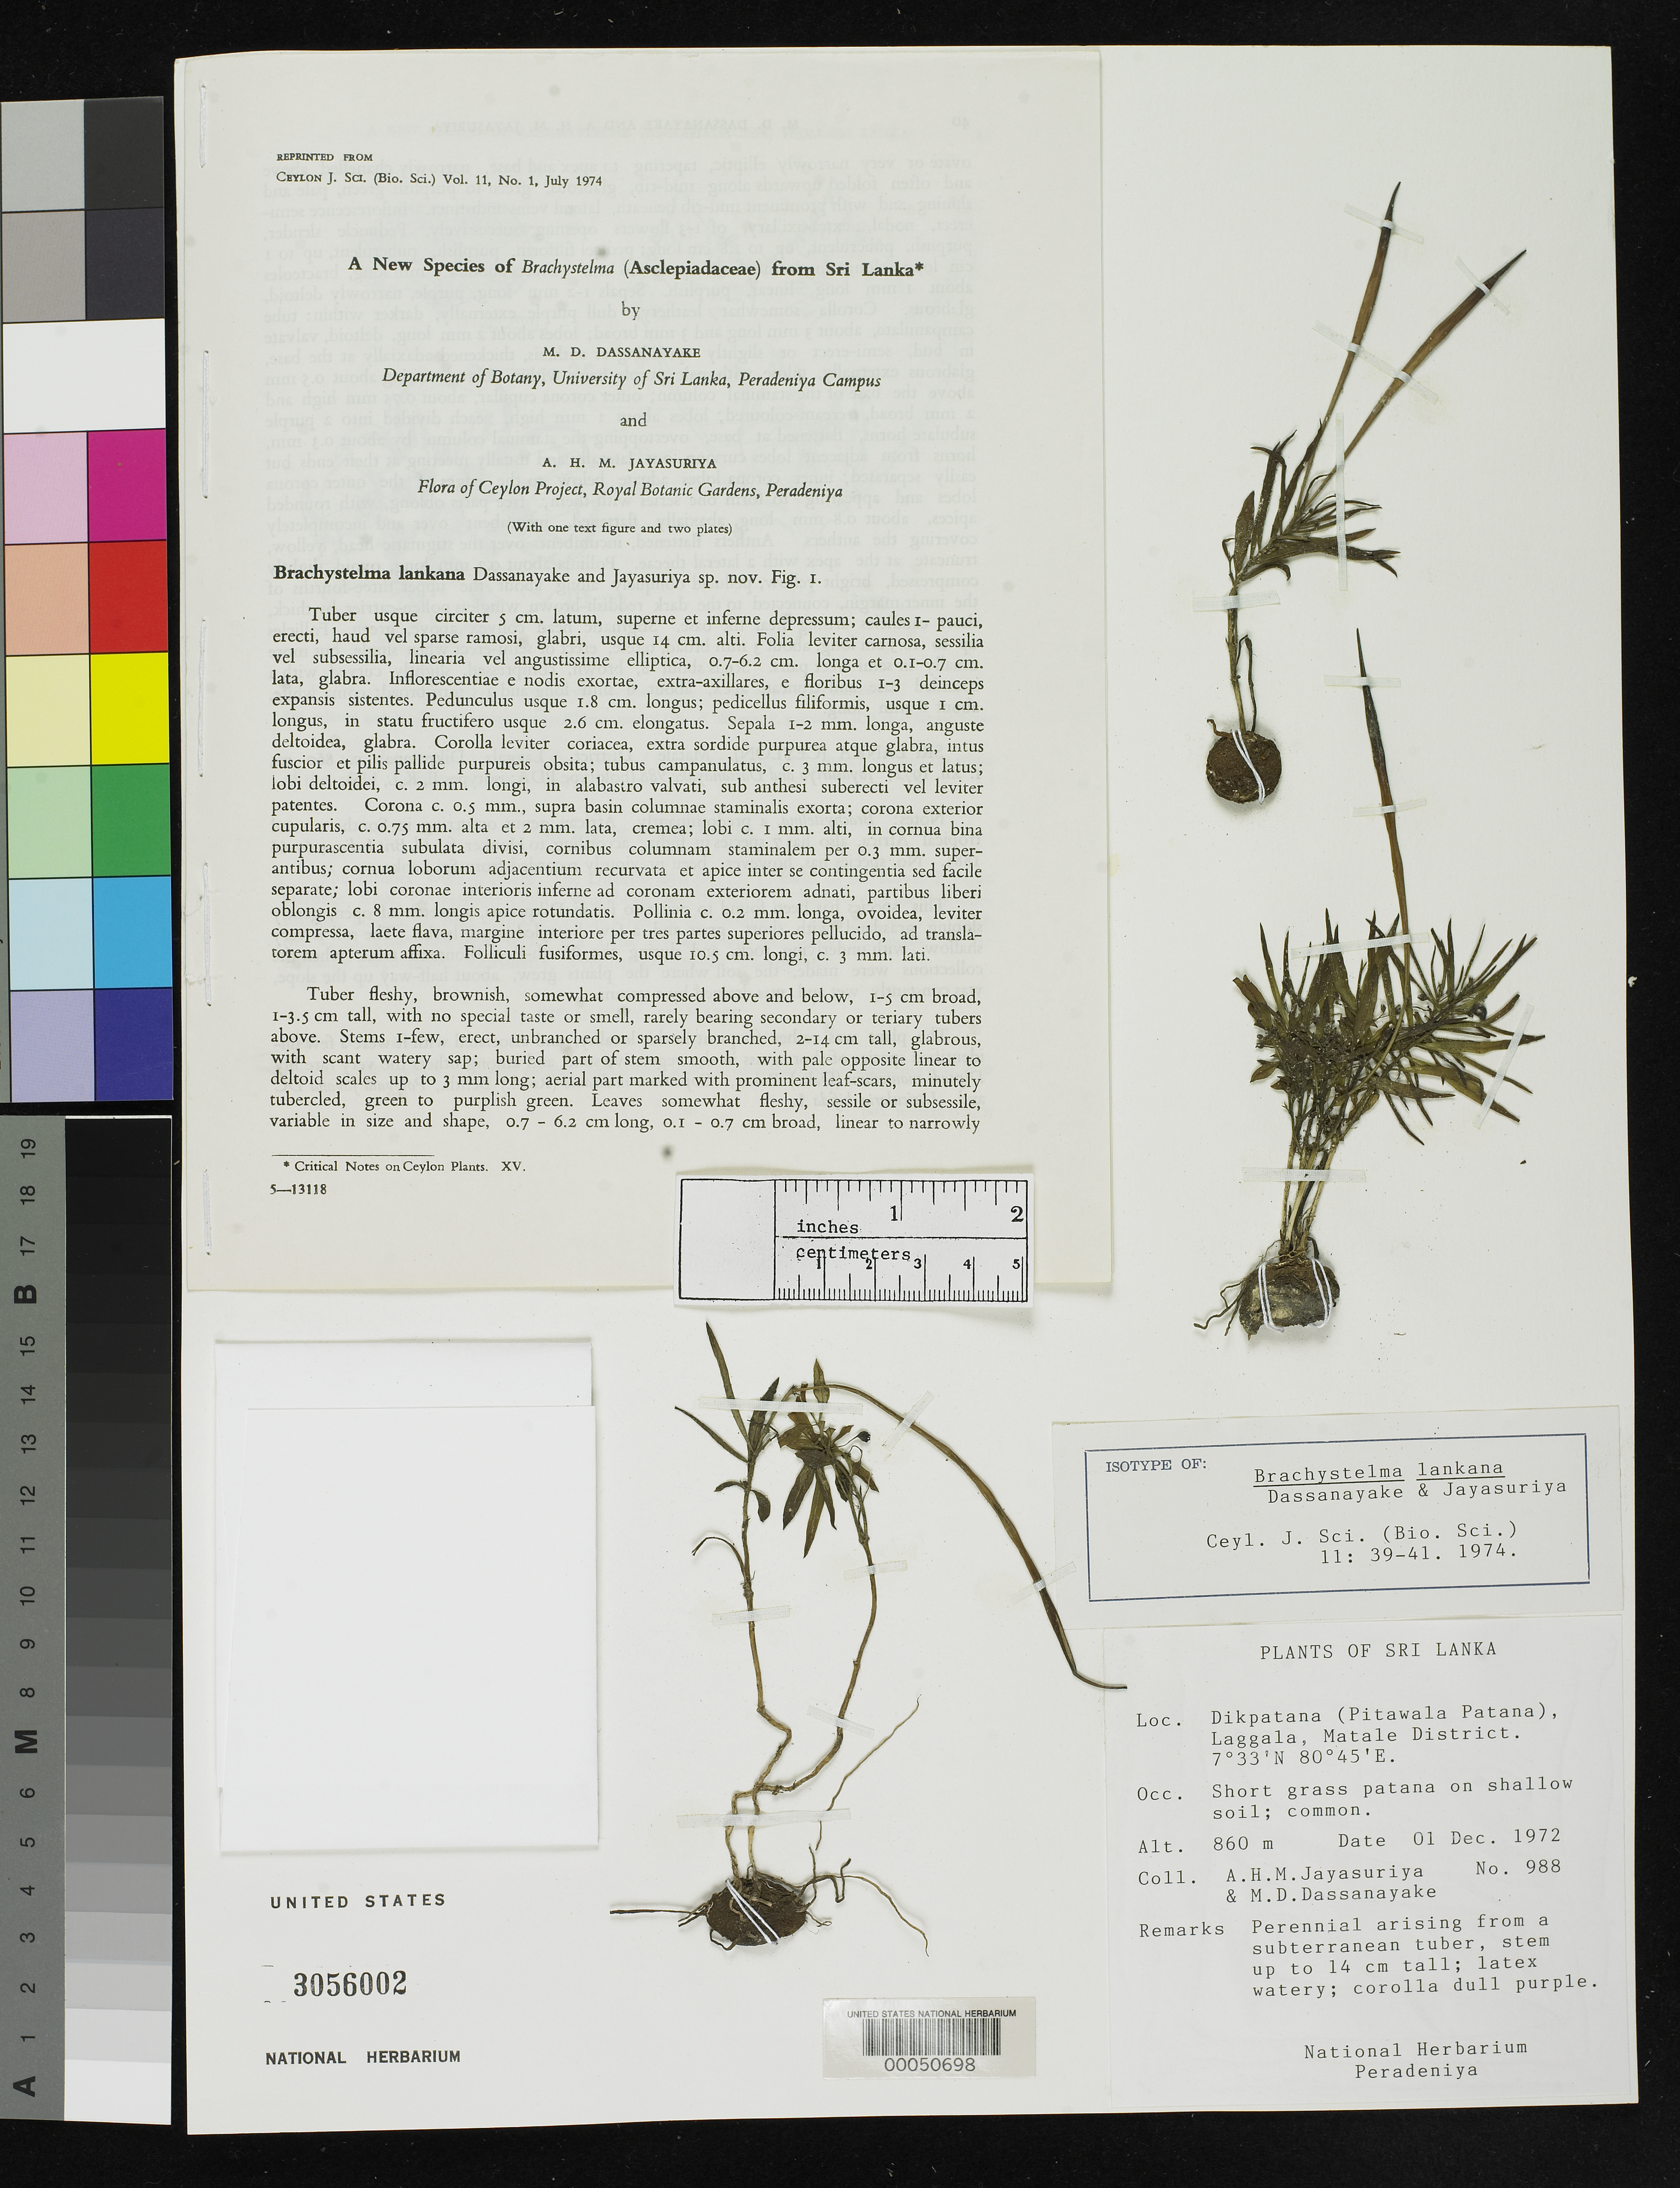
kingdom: Plantae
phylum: Tracheophyta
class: Magnoliopsida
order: Gentianales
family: Apocynaceae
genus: Brachystelma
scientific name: Brachystelma lankana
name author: Dassan. & Jayas.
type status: Isotype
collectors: A. H. Jayasuriya & M. Dassanayake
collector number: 988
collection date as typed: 01 Dec 1972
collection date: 1972-12-01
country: Sri Lanka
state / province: Central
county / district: Matale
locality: Dikpatana (Pitawala Patana), Laggala.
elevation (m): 860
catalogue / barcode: US 3056002